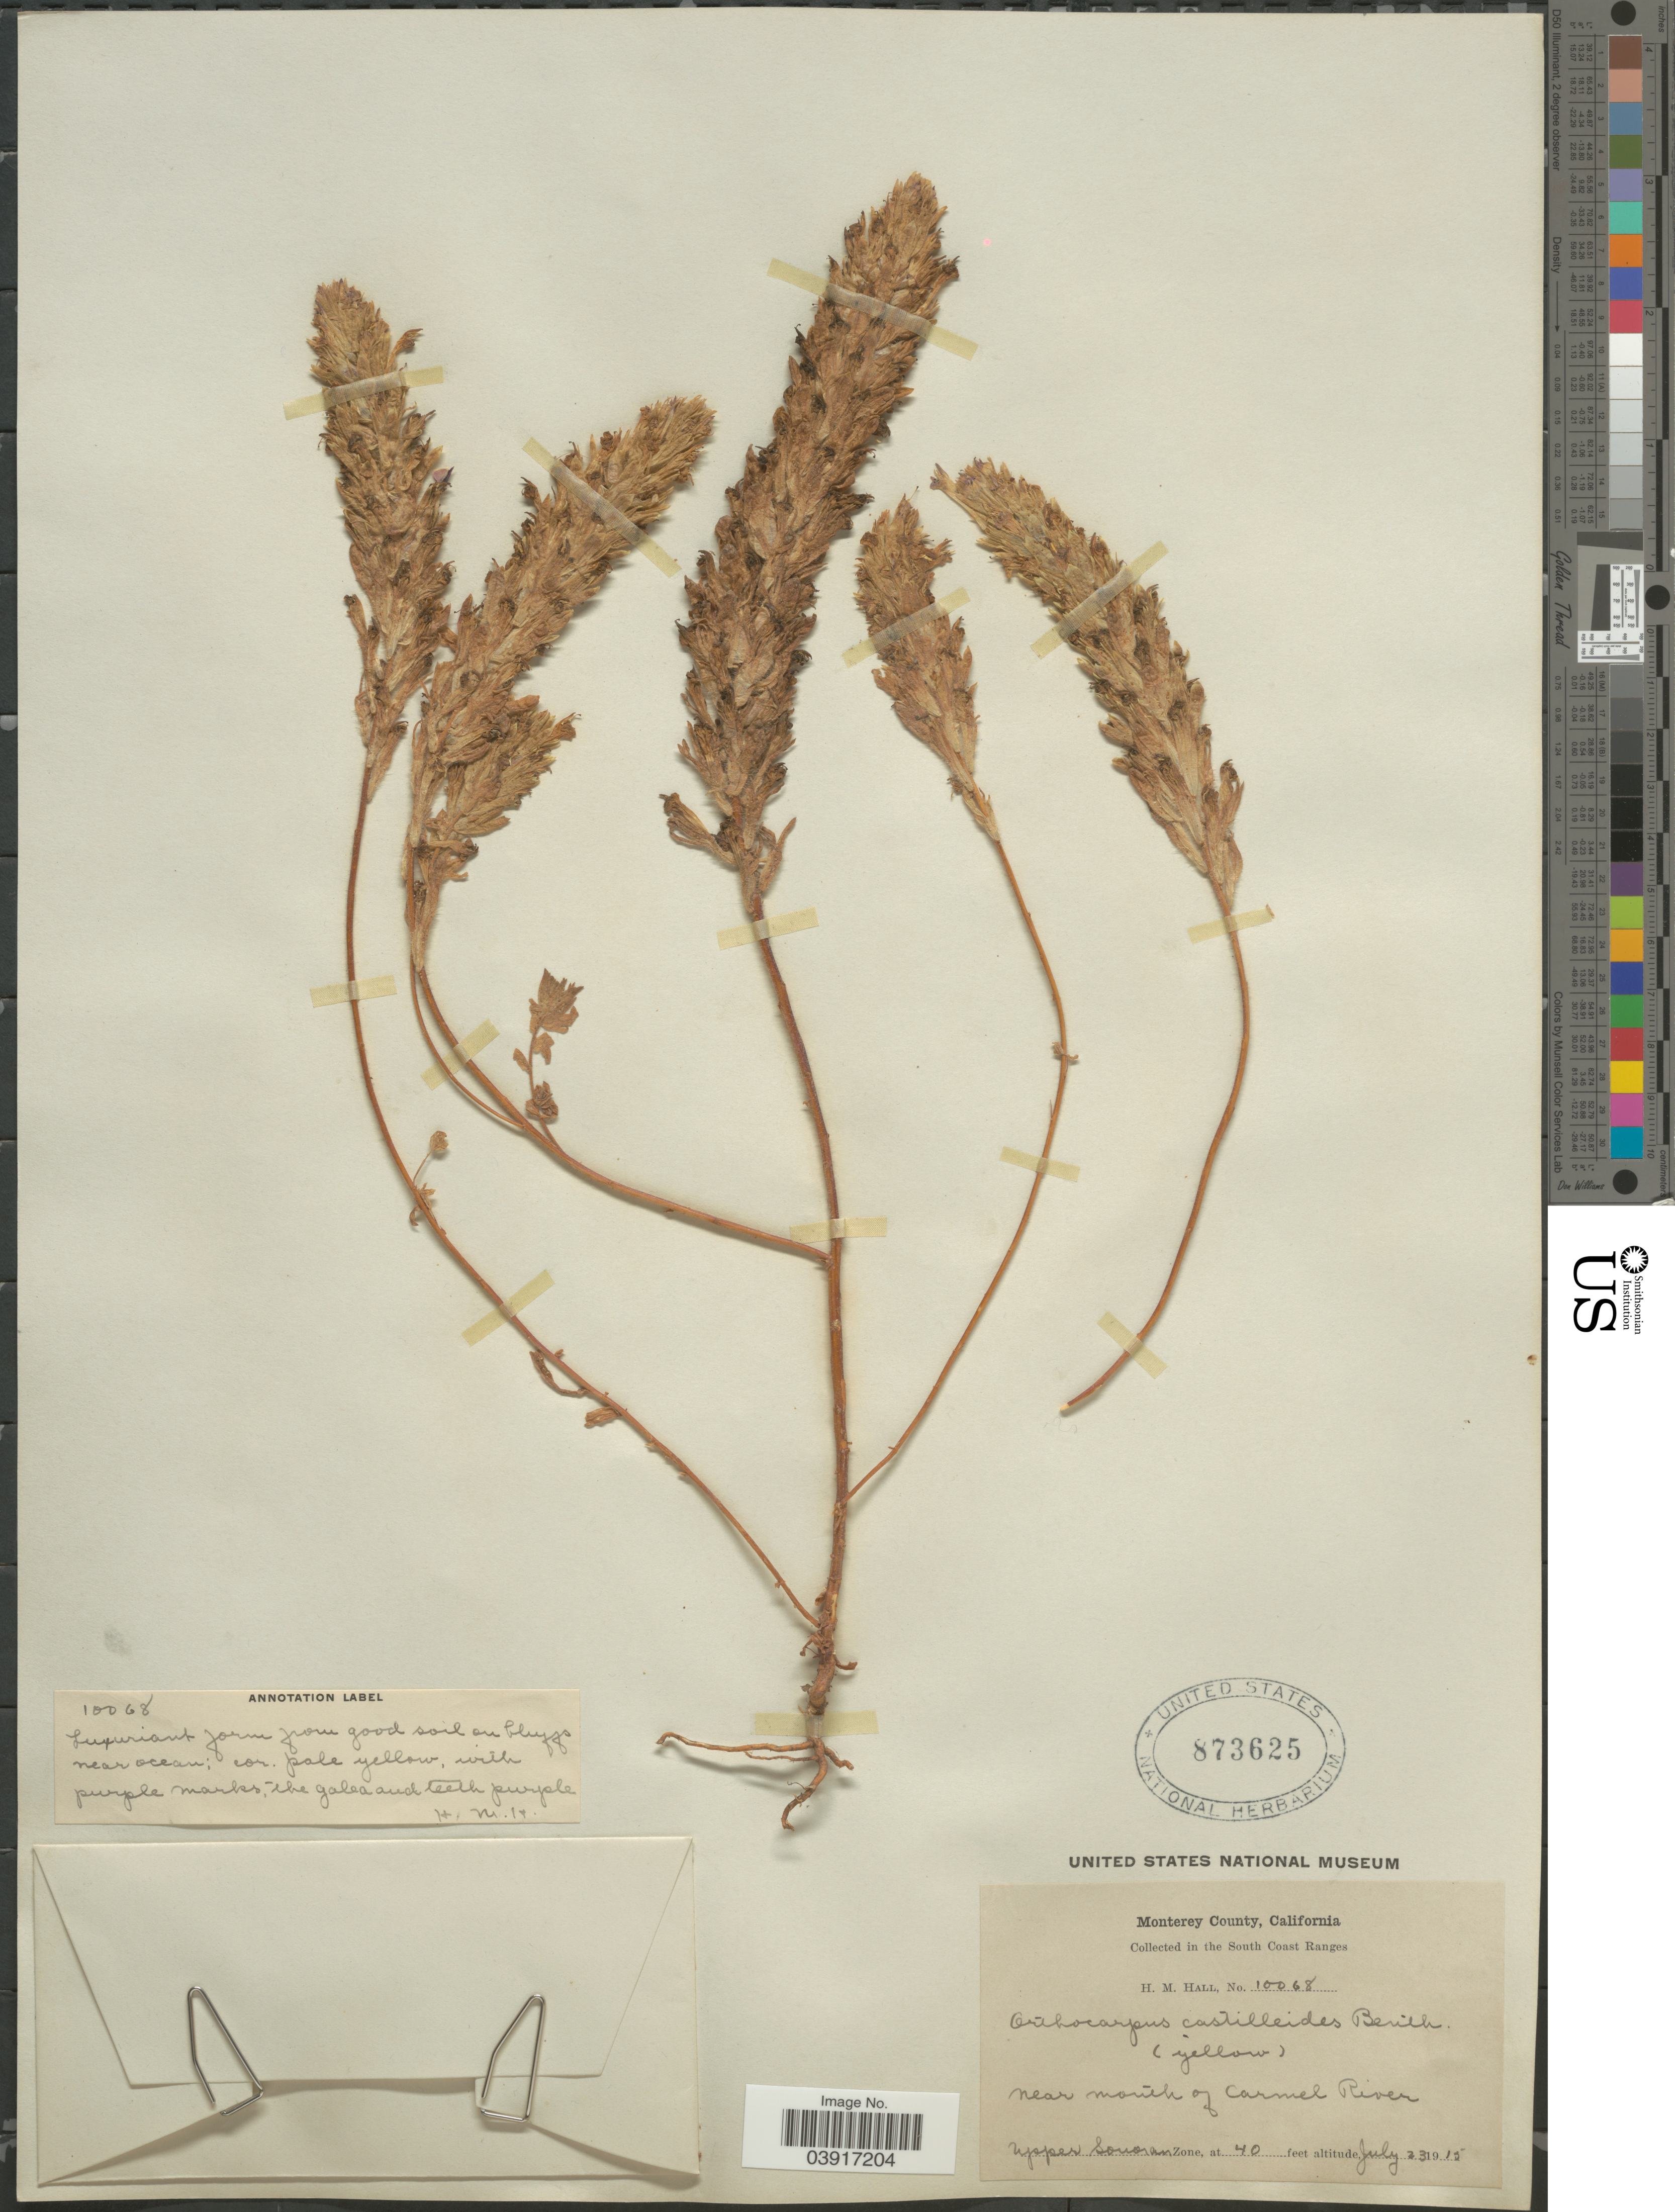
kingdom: Plantae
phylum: Tracheophyta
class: Magnoliopsida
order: Lamiales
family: Orobanchaceae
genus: Orthocarpus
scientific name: Orthocarpus castillejoides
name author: Benth.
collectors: H. M. Hall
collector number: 10068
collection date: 1915-07-23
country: United States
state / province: California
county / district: Monterey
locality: Monterey County. In the South Coast Ranges. Near mouth of Carmel River. Upper Sonoran Zone.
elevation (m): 12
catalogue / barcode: US 873625